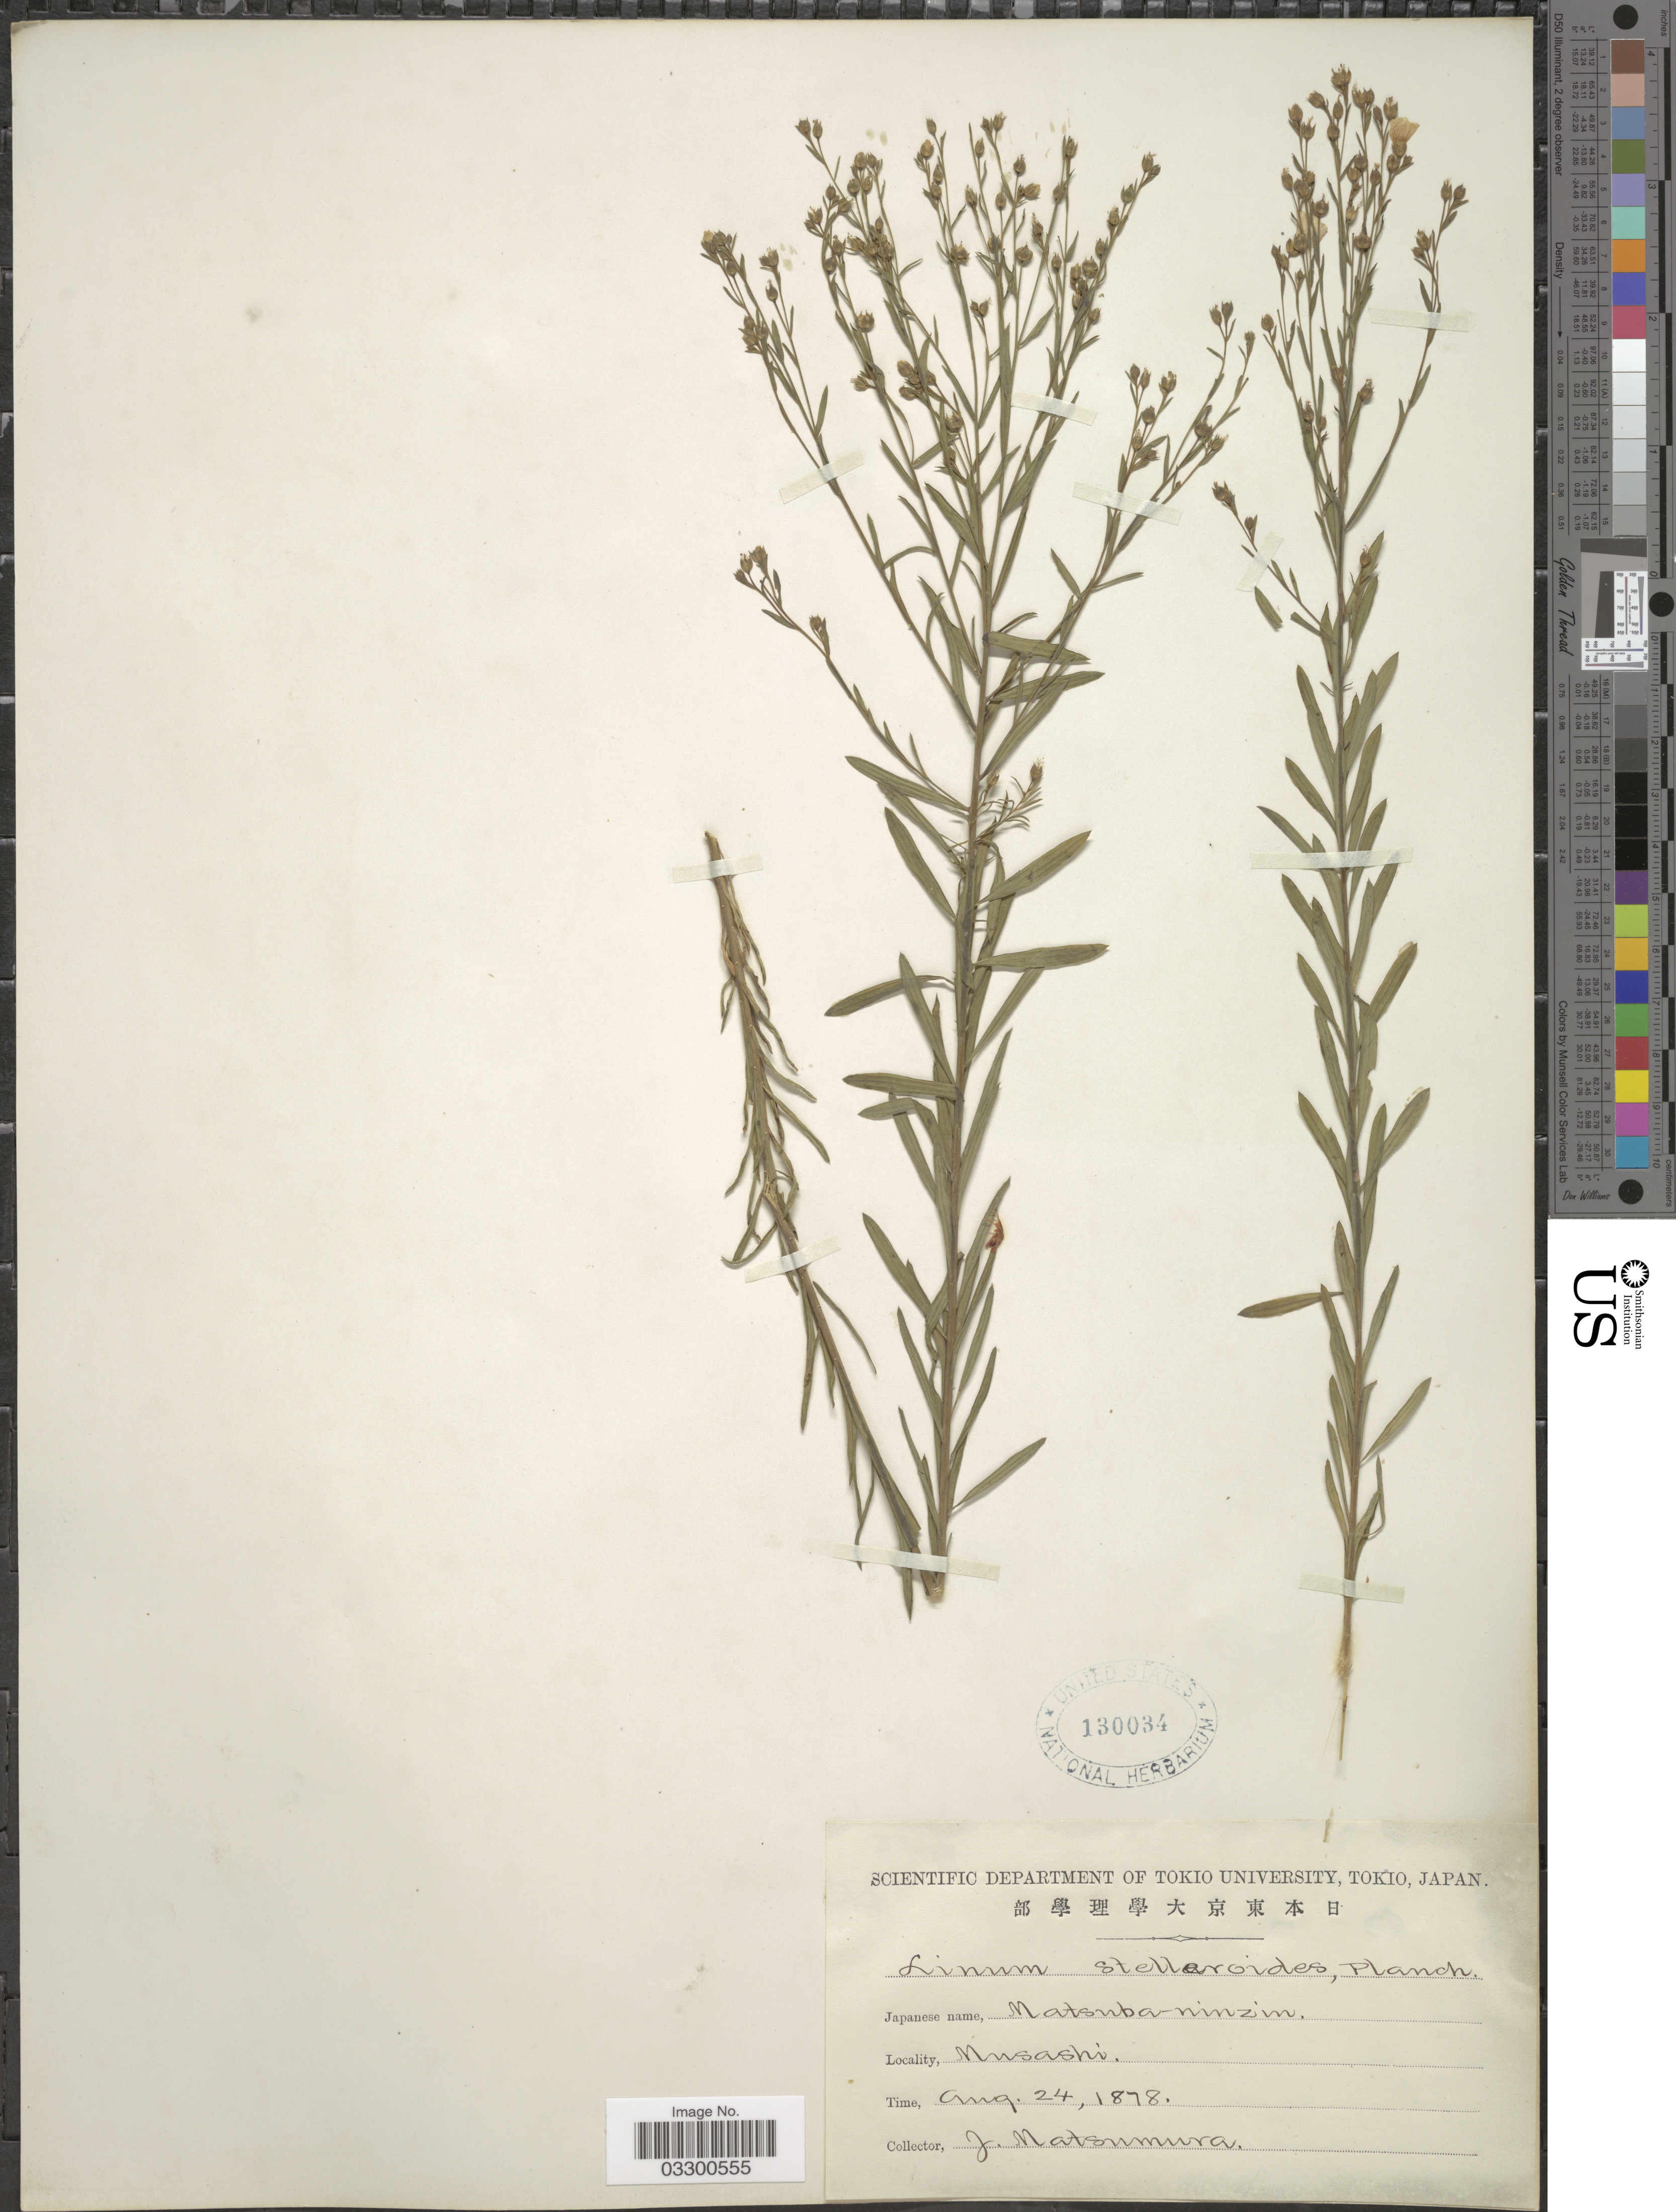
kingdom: Plantae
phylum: Tracheophyta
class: Magnoliopsida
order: Malpighiales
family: Linaceae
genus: Linum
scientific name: Linum stelleroides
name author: Planch.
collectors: J. Matsumura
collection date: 1878-08-24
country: Japan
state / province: Tokyo, Federal City of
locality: Musashi.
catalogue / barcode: US 130034